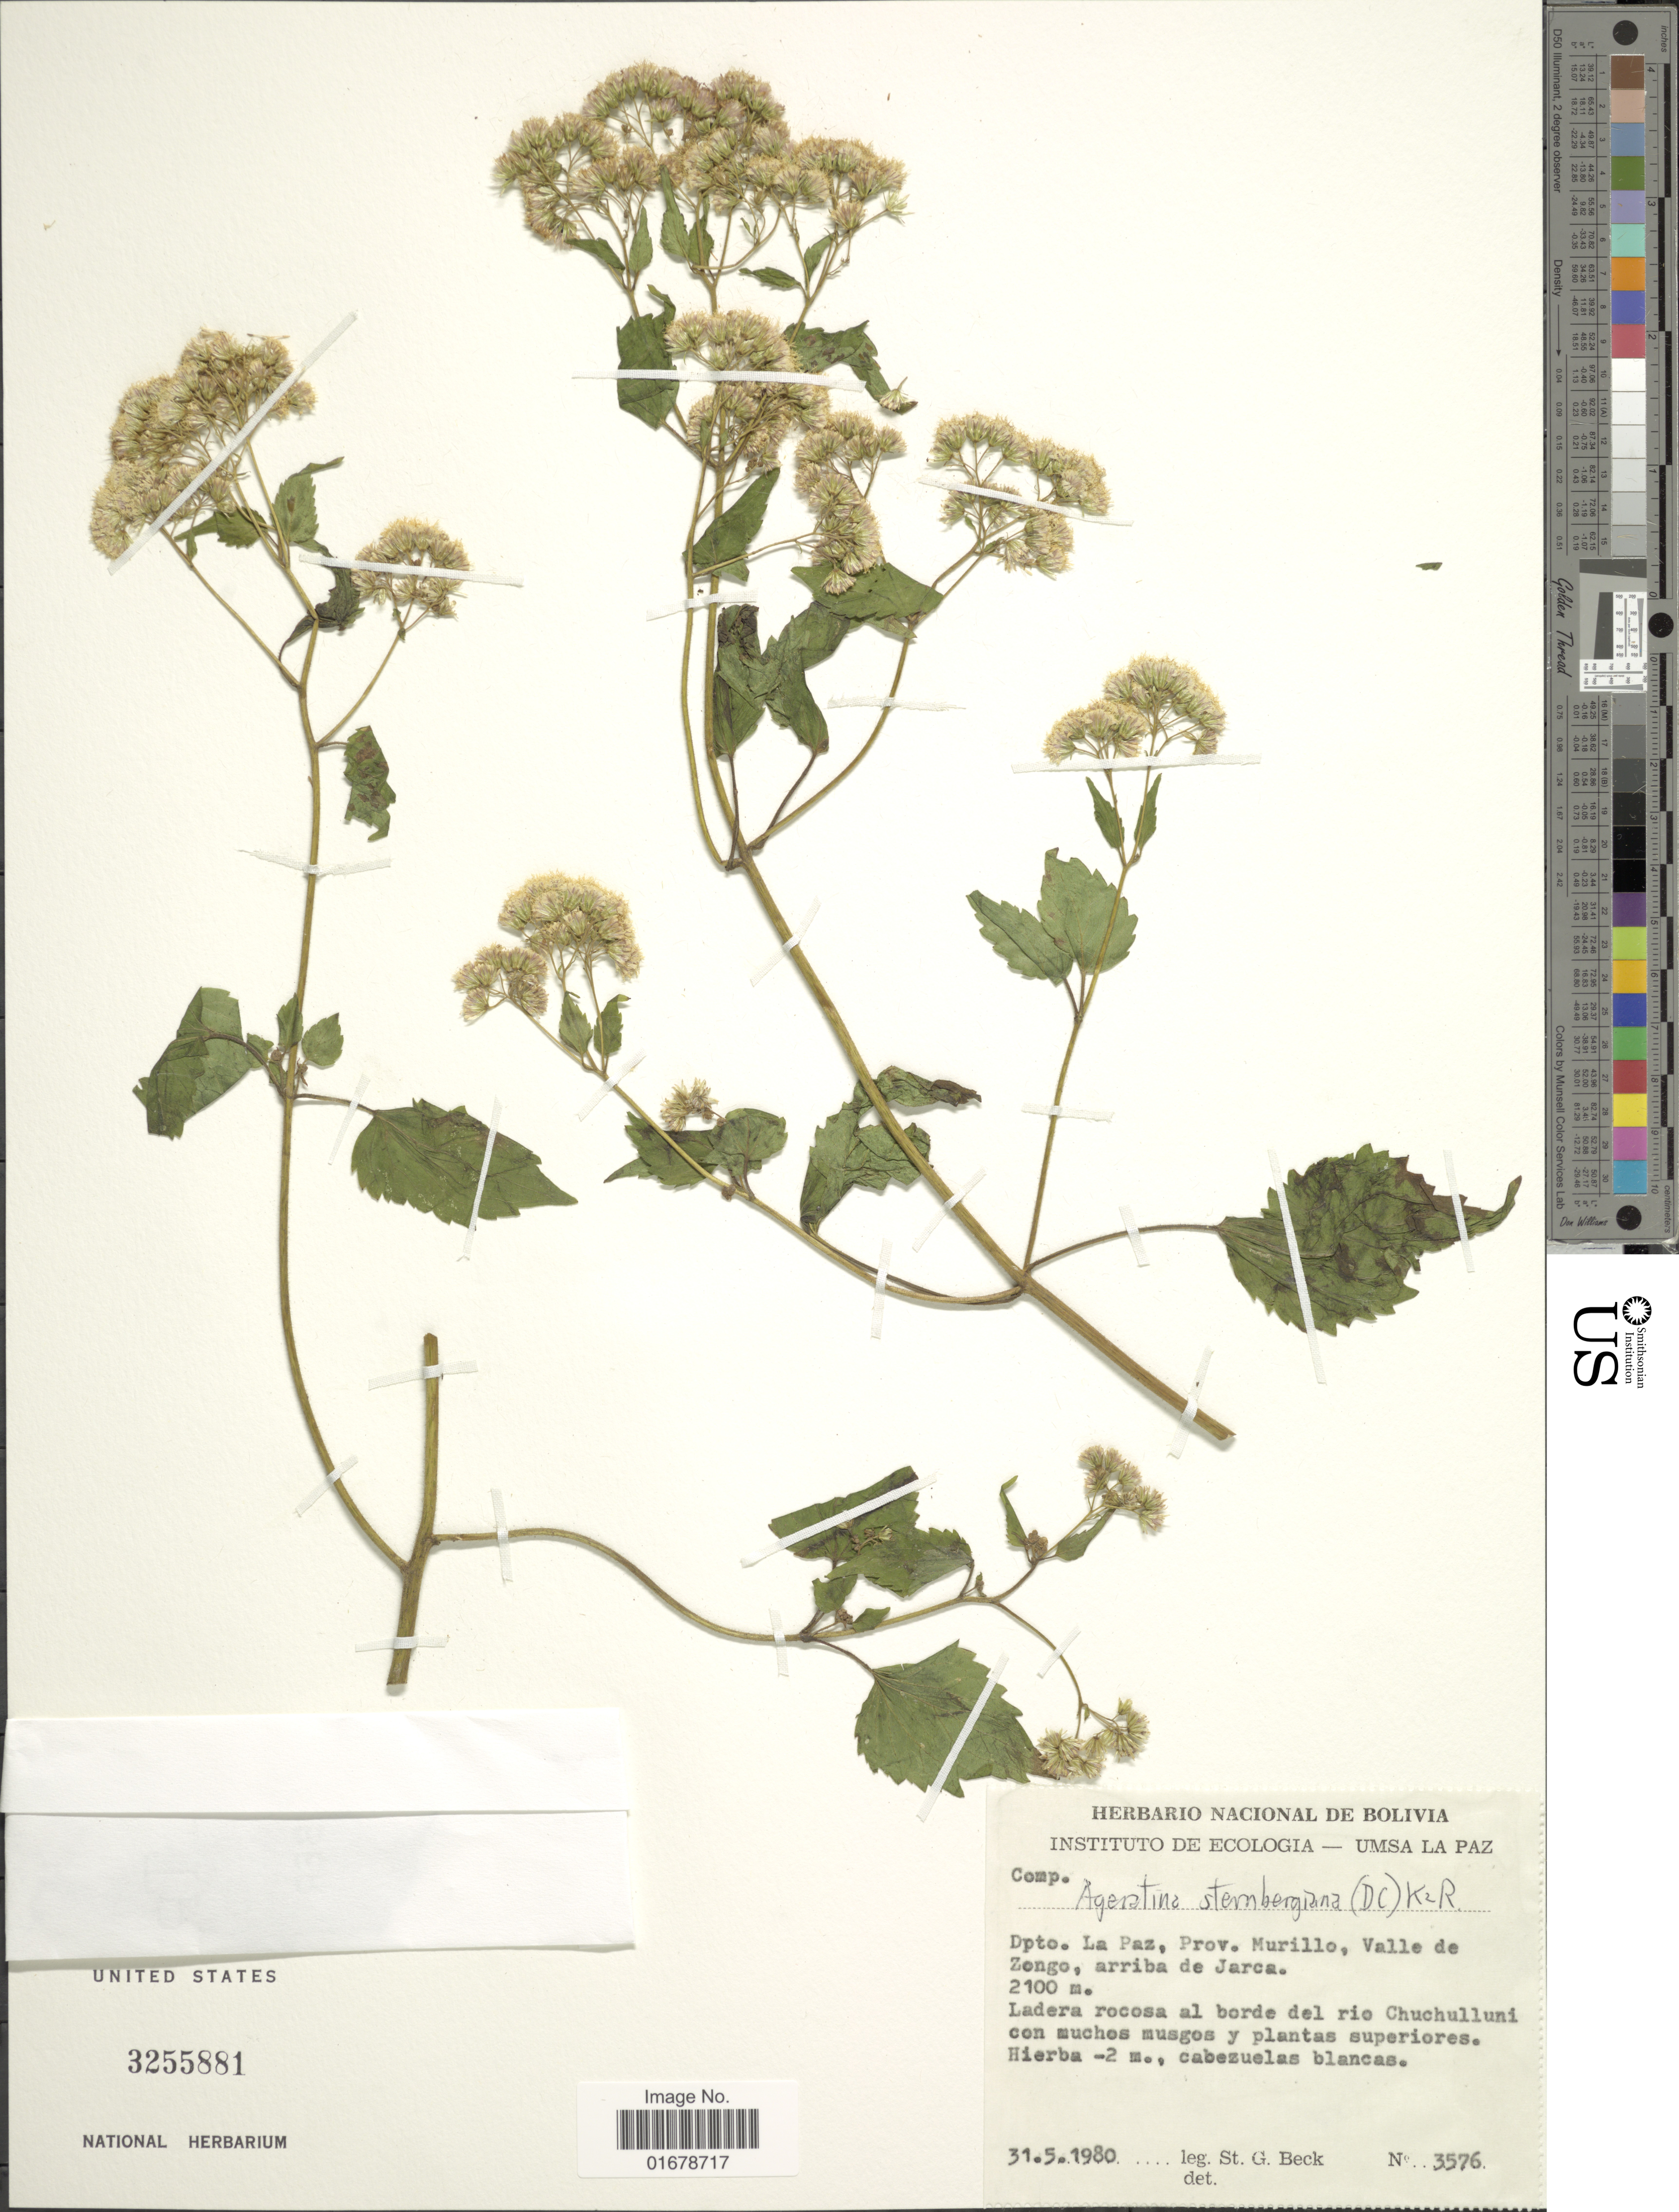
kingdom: Plantae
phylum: Tracheophyta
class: Magnoliopsida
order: Asterales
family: Asteraceae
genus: Ageratina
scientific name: Ageratina sternbergiana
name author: (DC.) R.M. King & H. Rob.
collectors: S. G. Beck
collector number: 3576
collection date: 1980-05-31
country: Bolivia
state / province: La Paz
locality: Dpto. La Paz, Prov. Murilla, Valle de Zongo, arriba de Jarca, Ladera rocosa al borde del rio Chuchulluni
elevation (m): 2100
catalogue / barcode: US 3255881